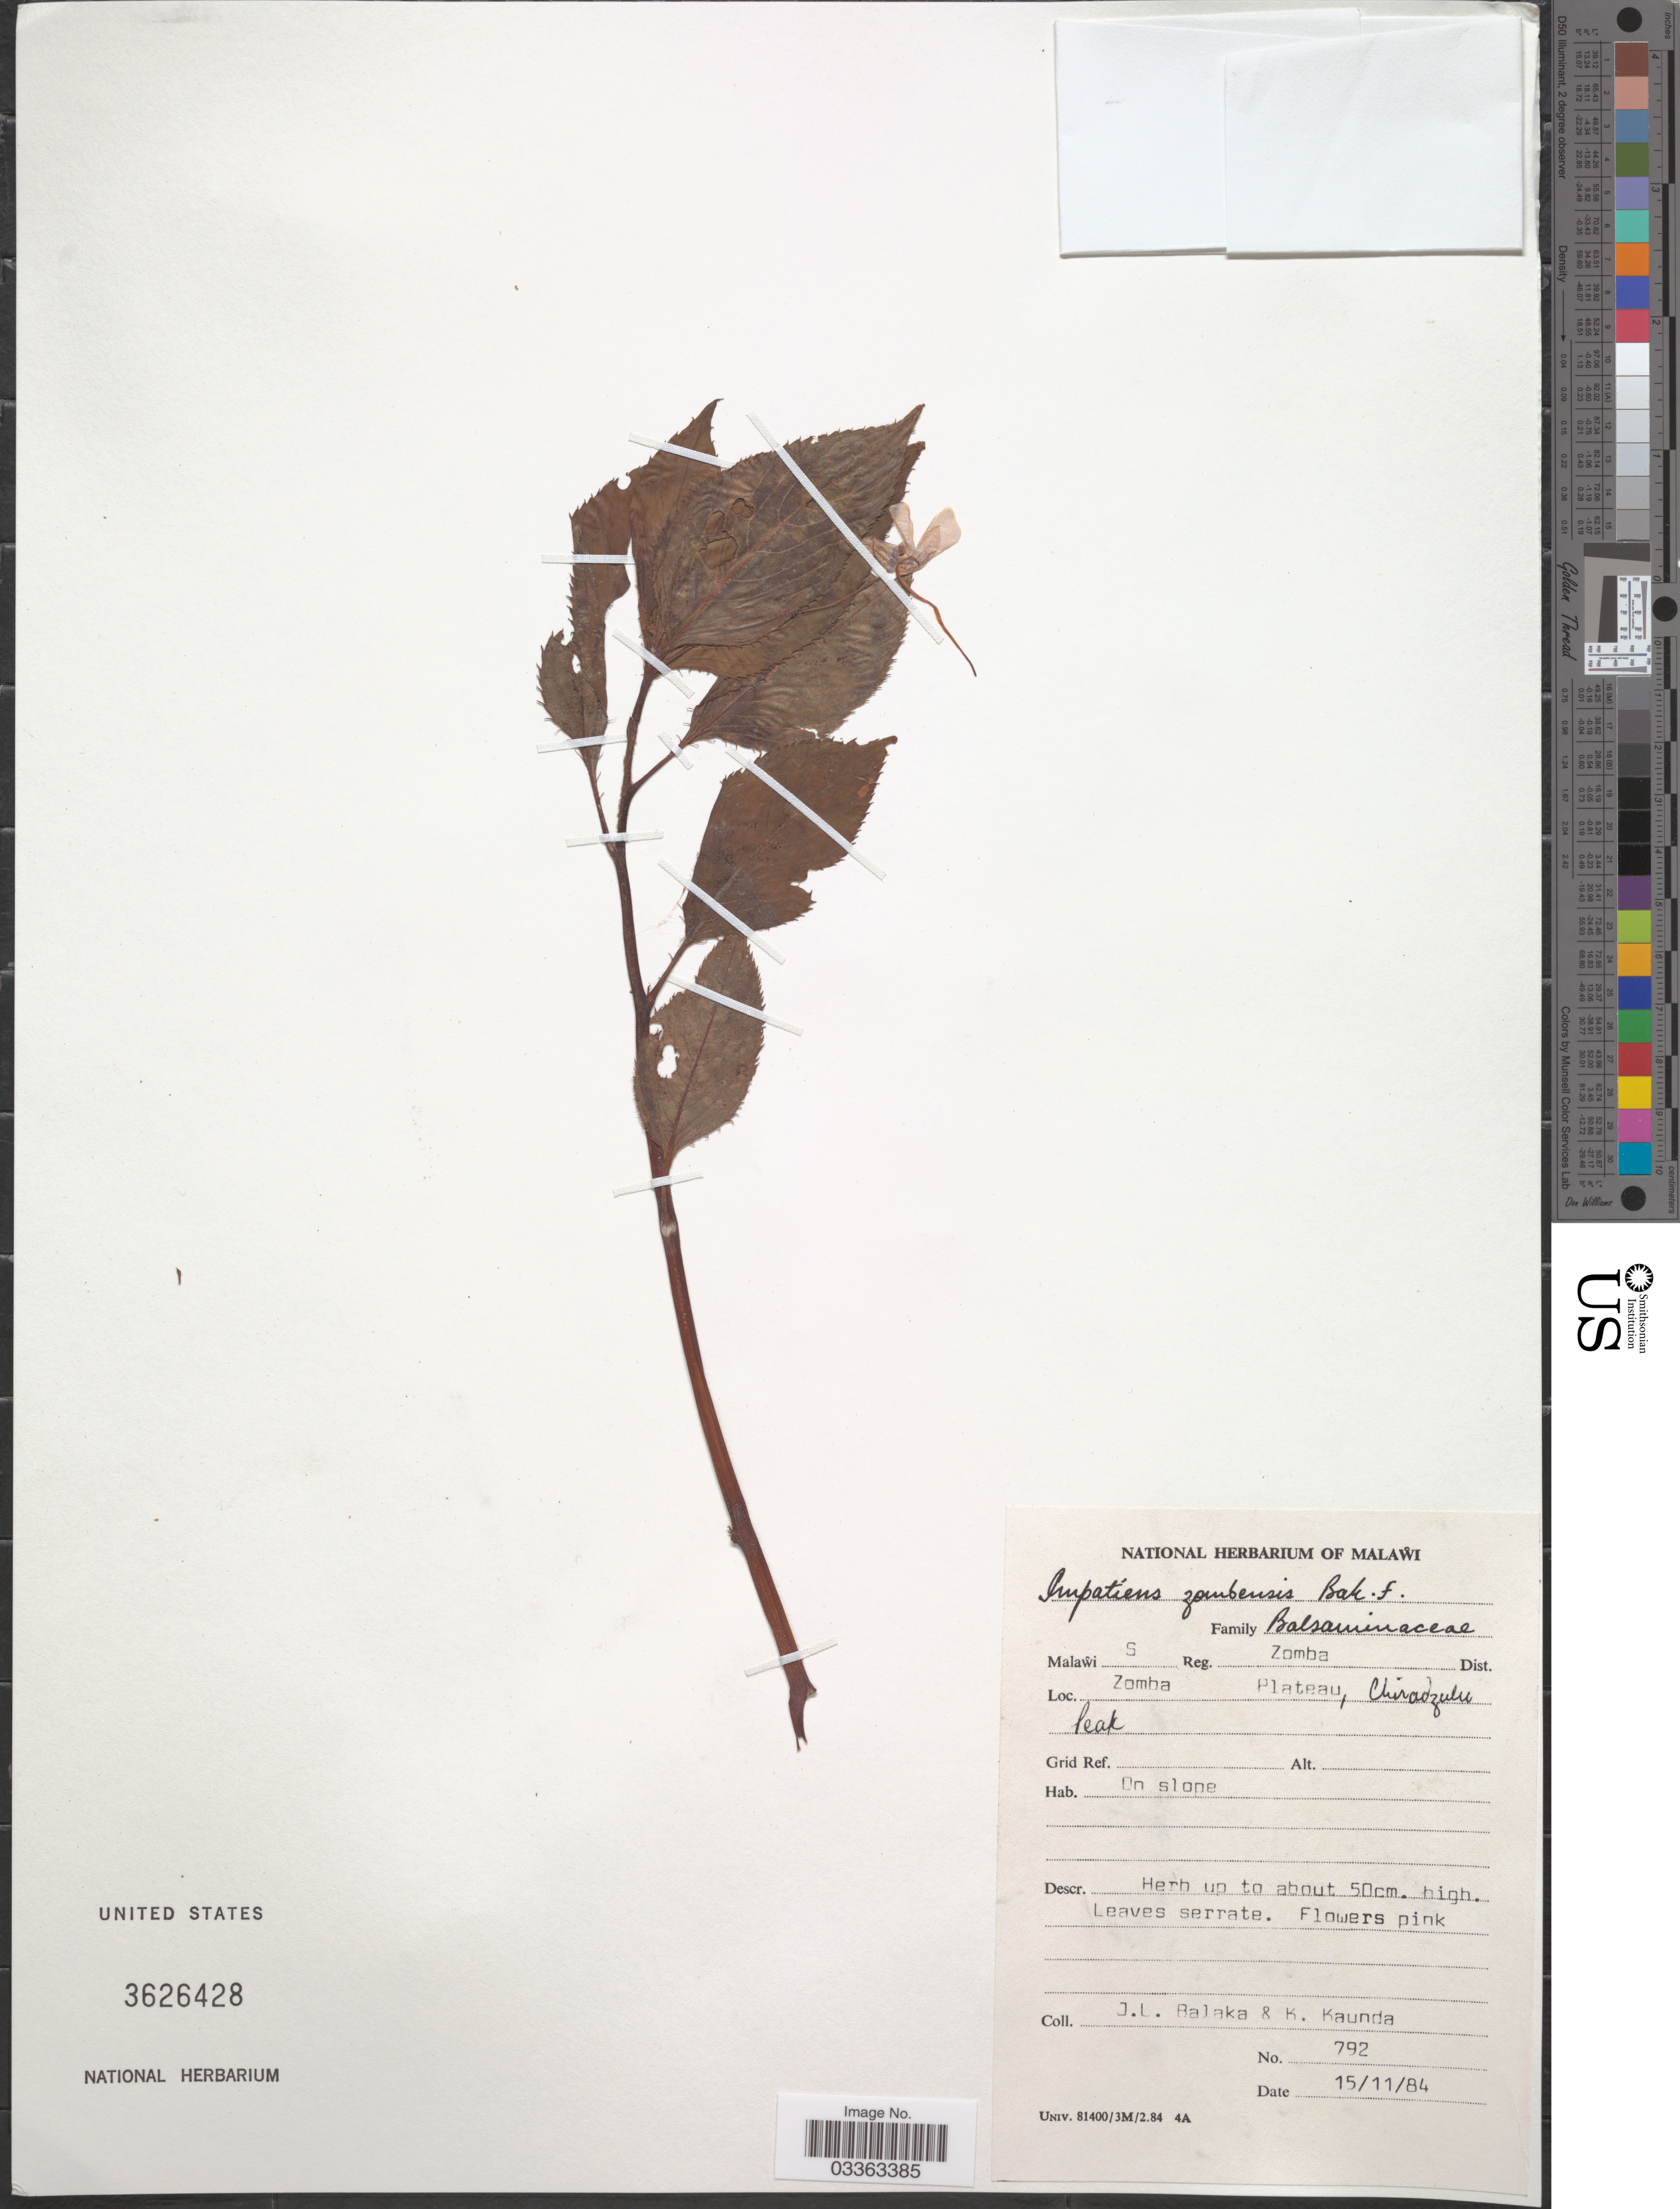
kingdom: Plantae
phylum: Tracheophyta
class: Magnoliopsida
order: Ericales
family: Balsaminaceae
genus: Impatiens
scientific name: Impatiens zombensis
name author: Baker f.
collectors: J. Balaka & K. Kaunda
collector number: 792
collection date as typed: Transcribed d/m/y: 15/11/84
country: Malawi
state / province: Southern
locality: S Reg. Zomba Dist., Zomba Plateau, Chiradzulu Peak.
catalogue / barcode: US 3626428